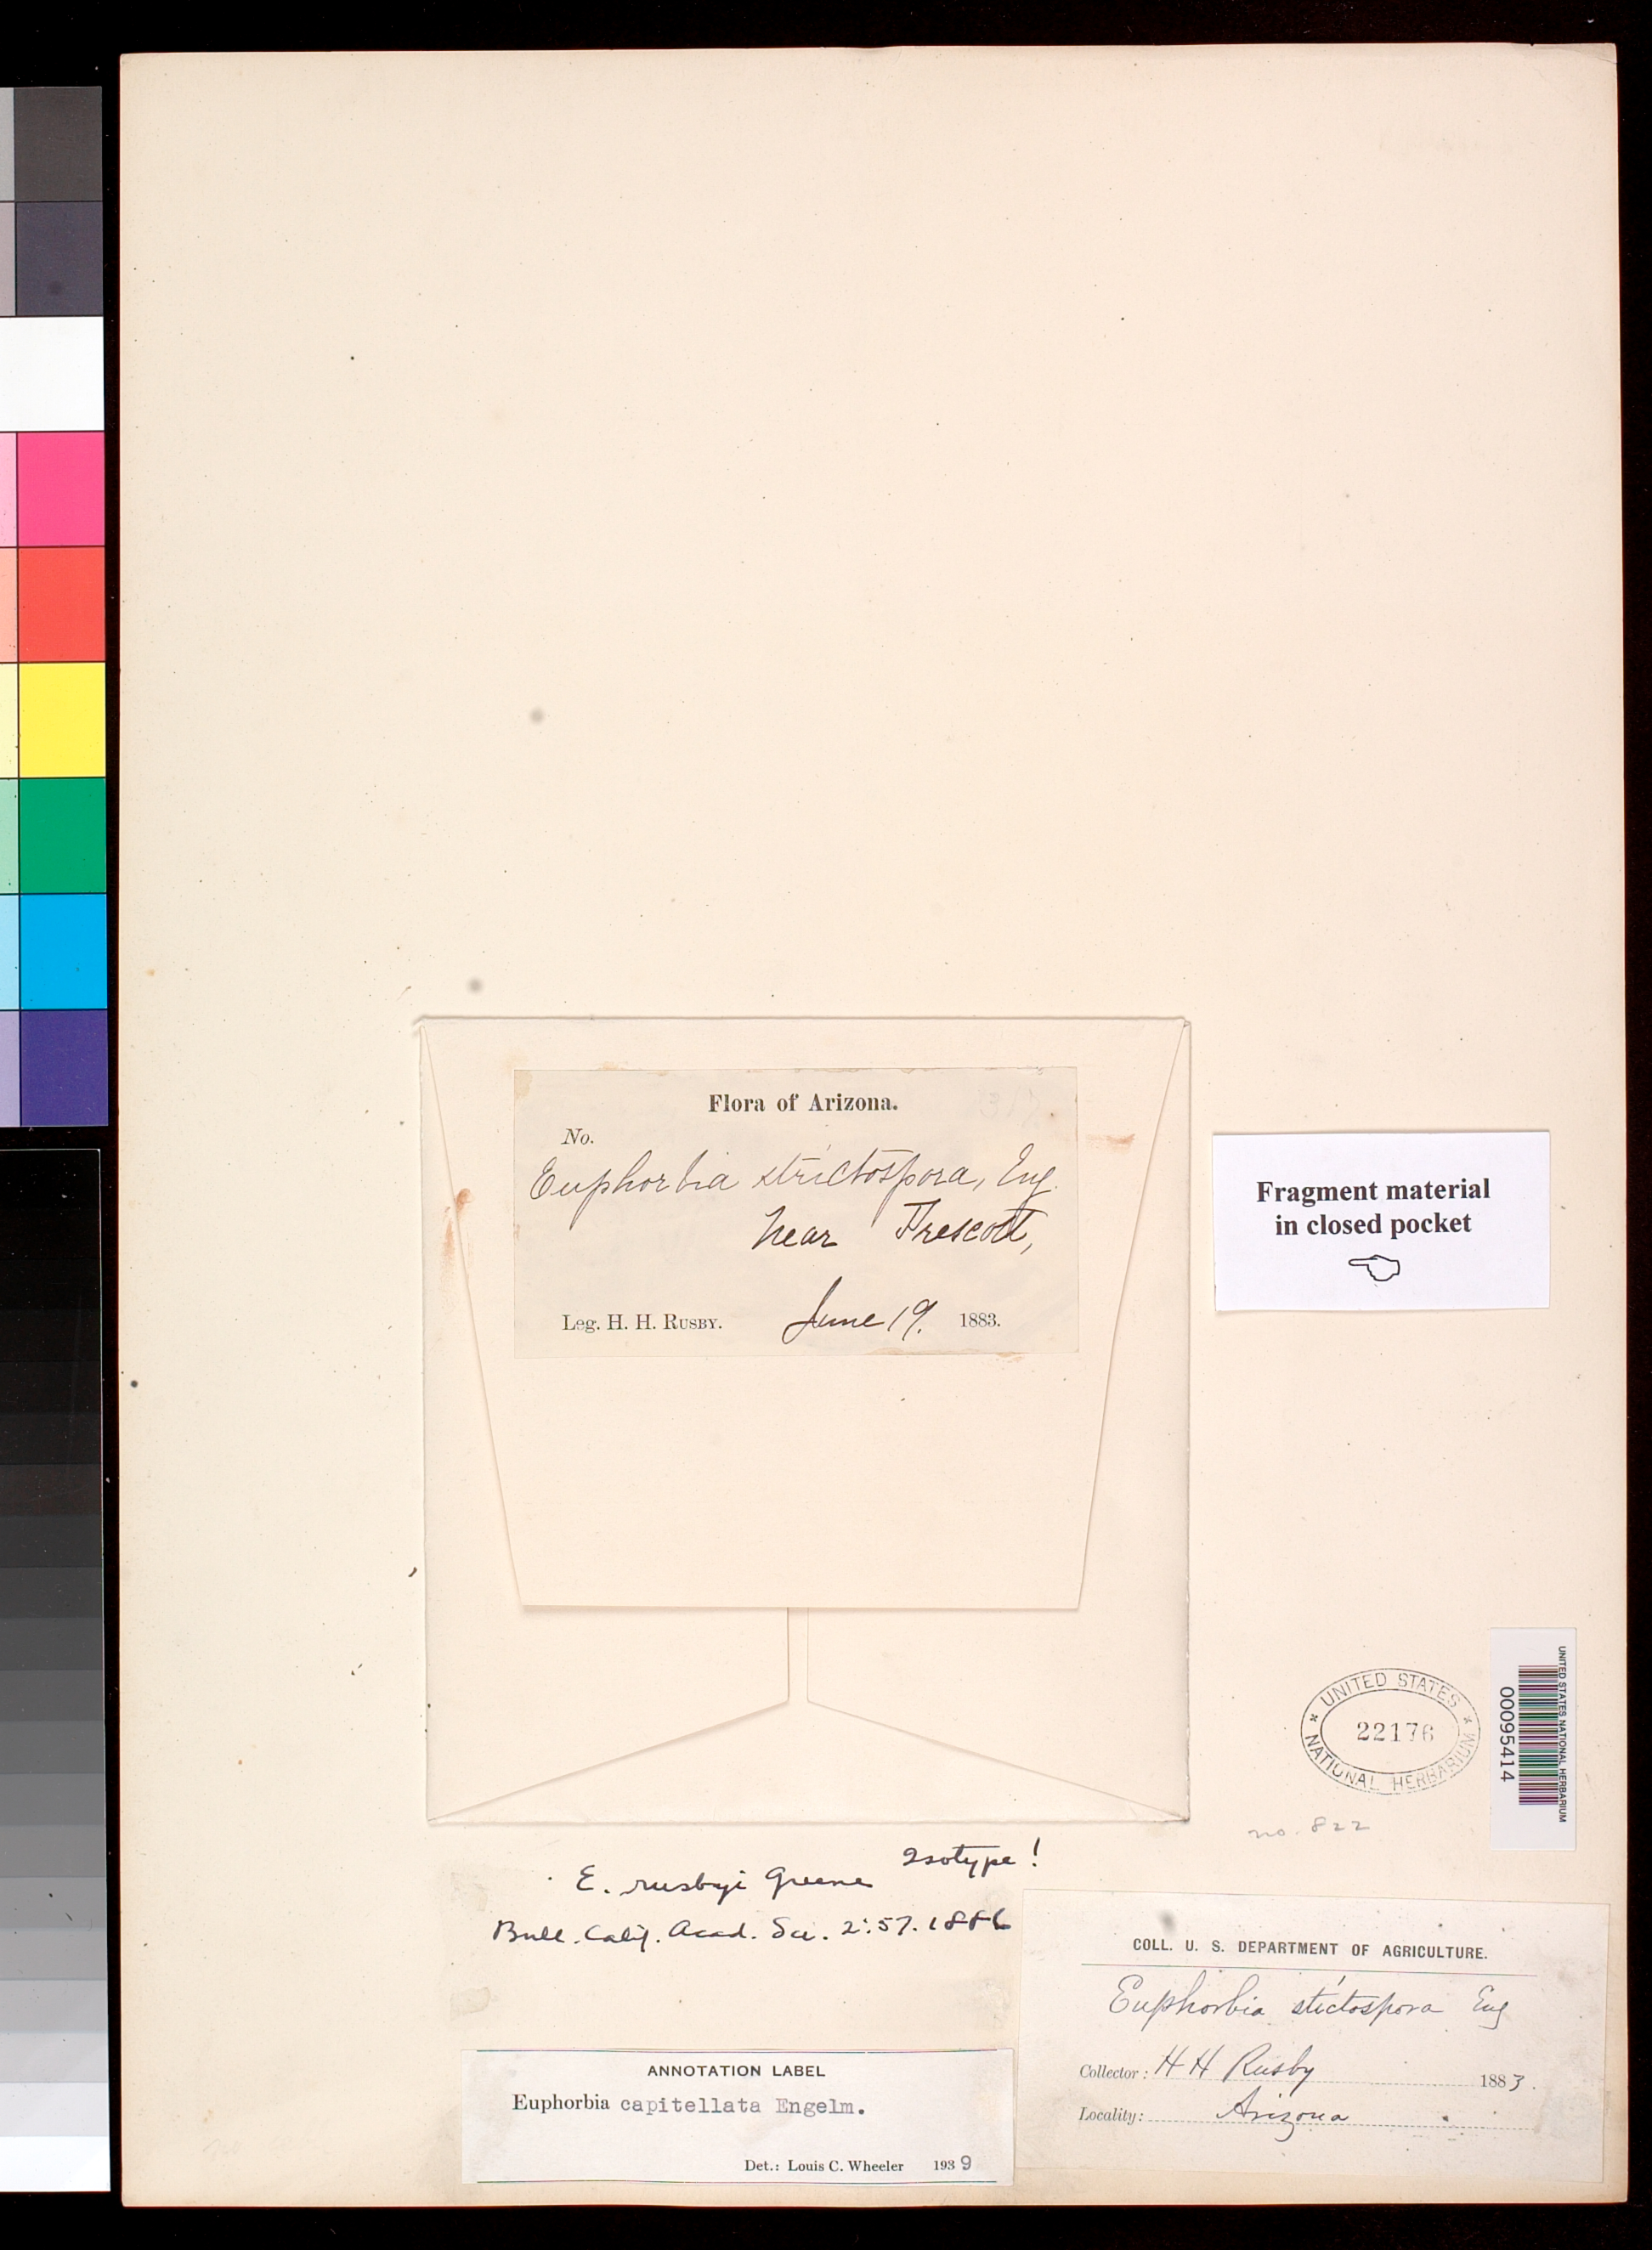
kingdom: Plantae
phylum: Tracheophyta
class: Magnoliopsida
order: Malpighiales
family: Euphorbiaceae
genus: Euphorbia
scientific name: Euphorbia rusbyi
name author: Greene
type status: Type Fragment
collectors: H. H. Rusby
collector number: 822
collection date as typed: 19 --- 1883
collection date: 1883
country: United States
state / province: Arizona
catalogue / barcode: US 22176